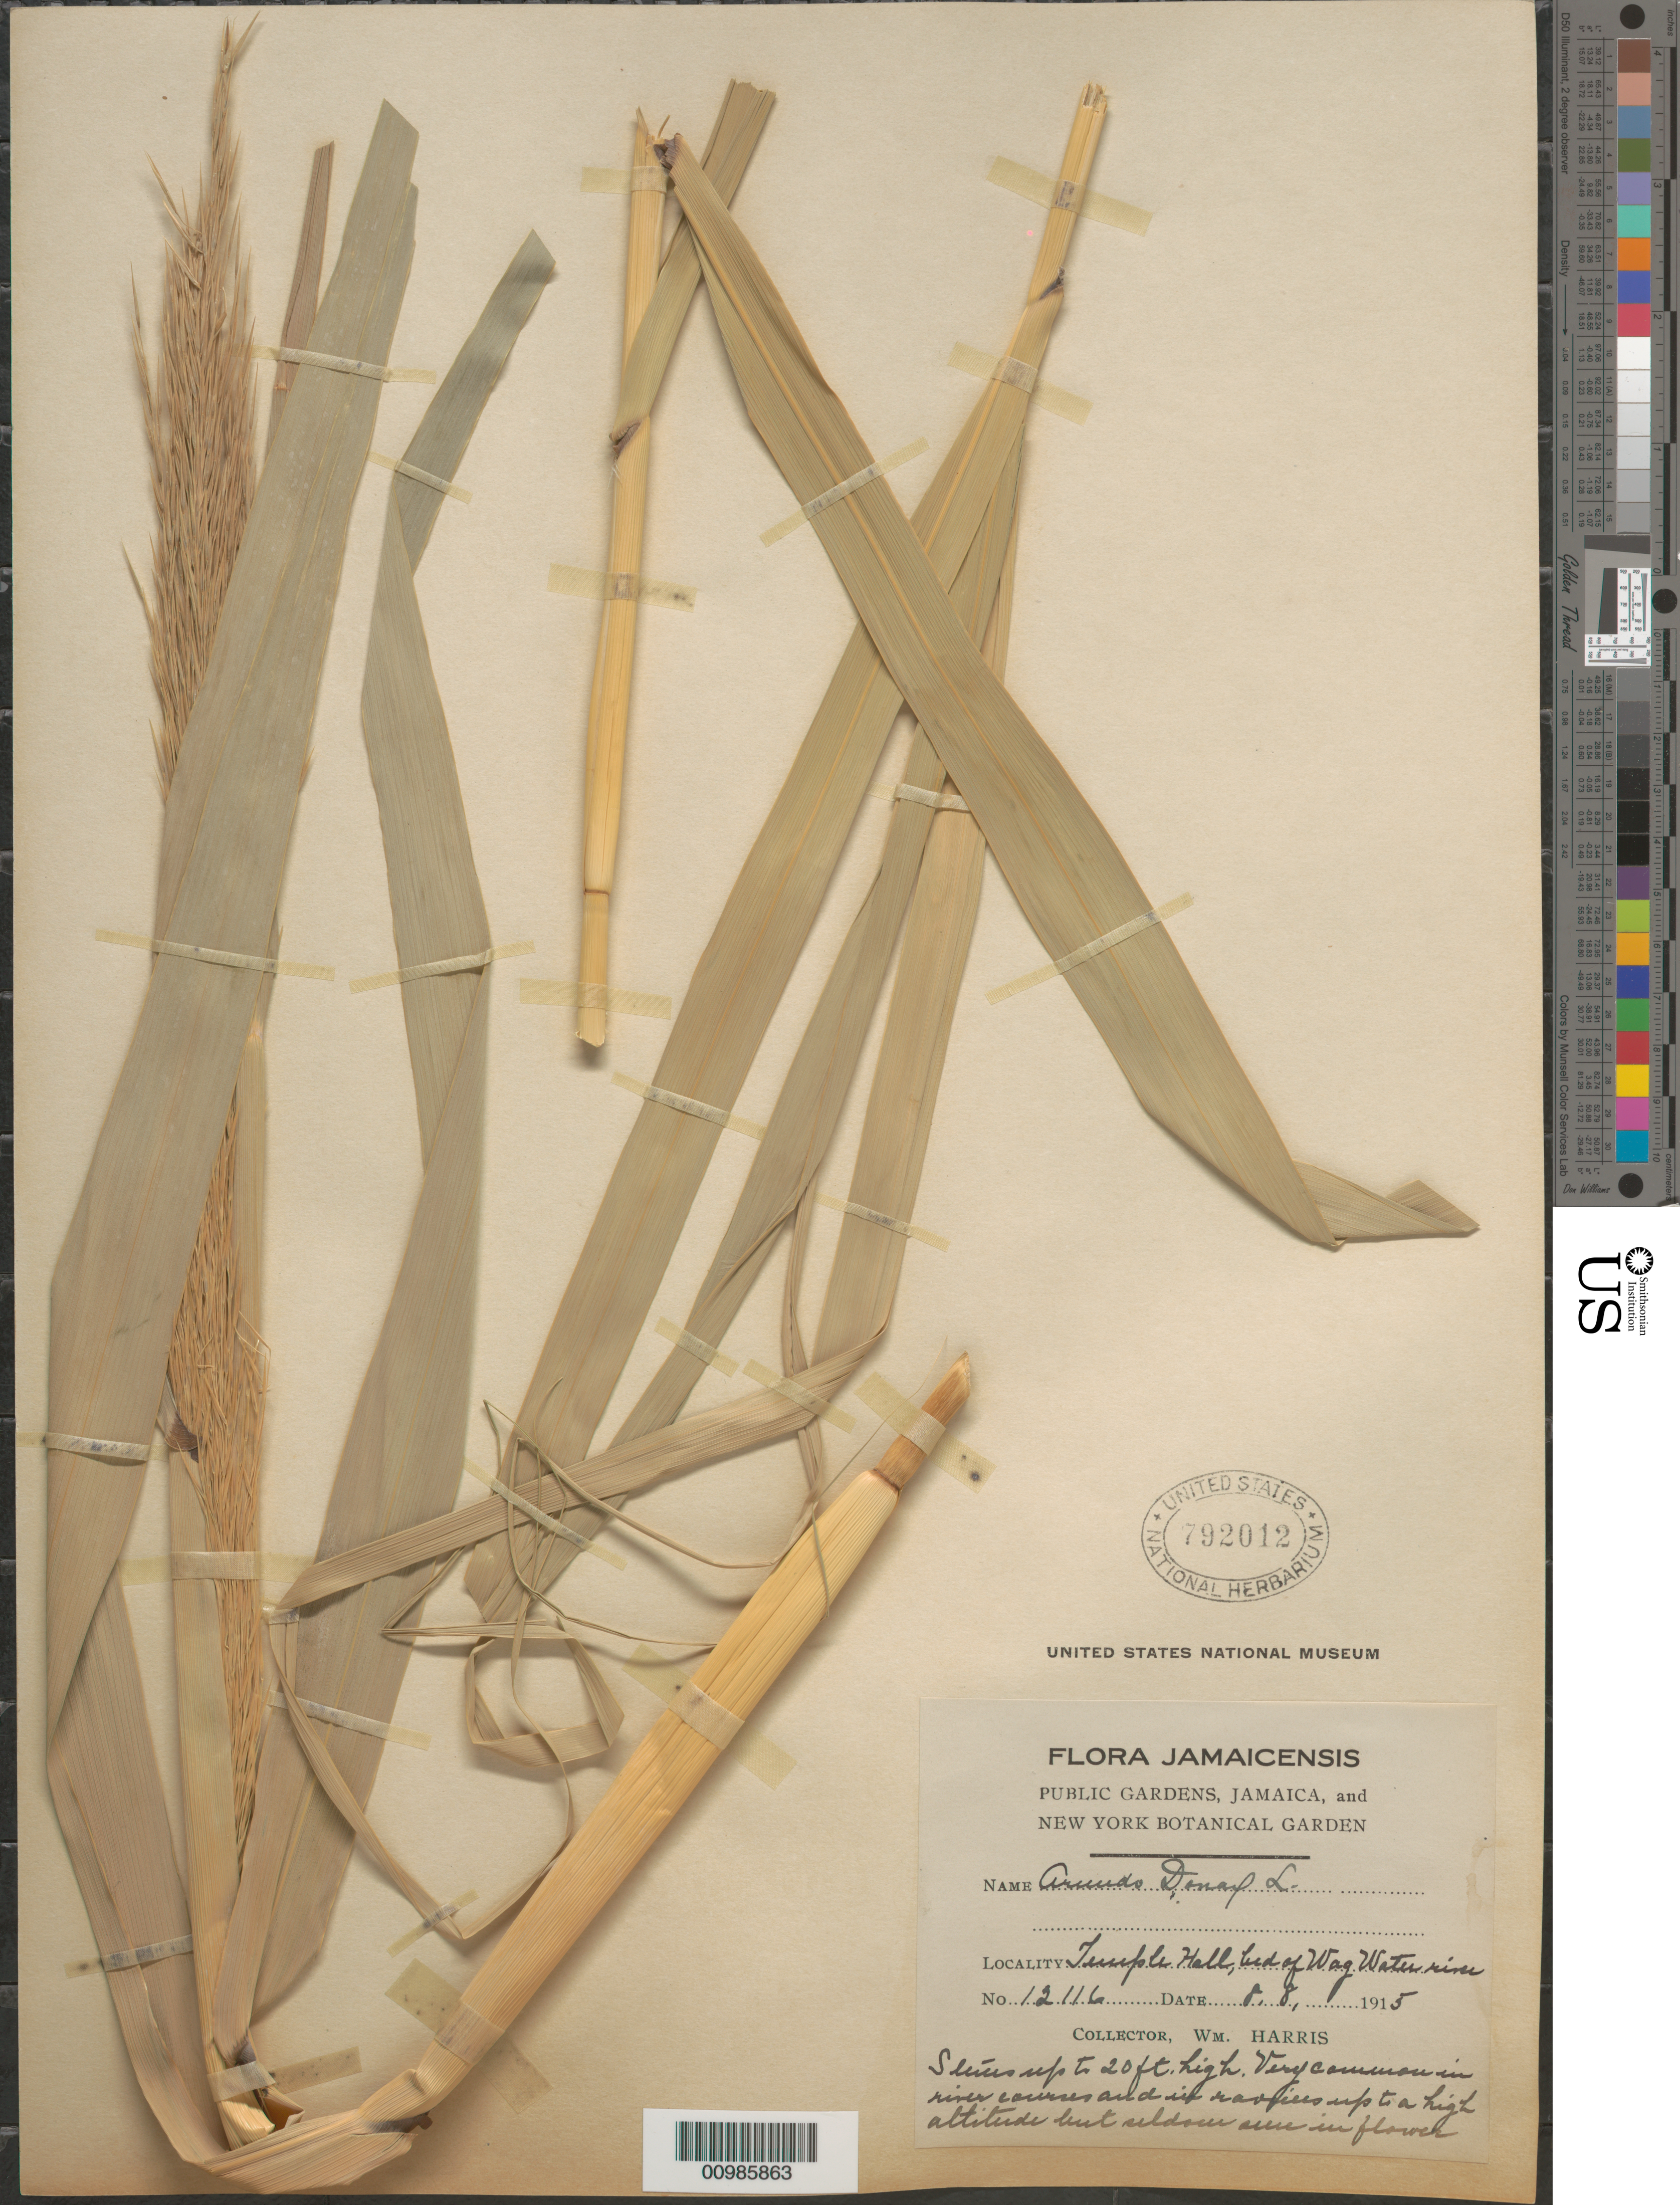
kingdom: Plantae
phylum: Tracheophyta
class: Liliopsida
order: Poales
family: Poaceae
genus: Arundo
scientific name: Arundo donax f. donax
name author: L.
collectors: W. H. Harris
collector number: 12116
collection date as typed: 08 Aug 1915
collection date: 1915-08-08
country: Jamaica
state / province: Saint Andrew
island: Jamaica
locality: Temple Hall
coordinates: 0 N, 0 E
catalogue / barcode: US 792012